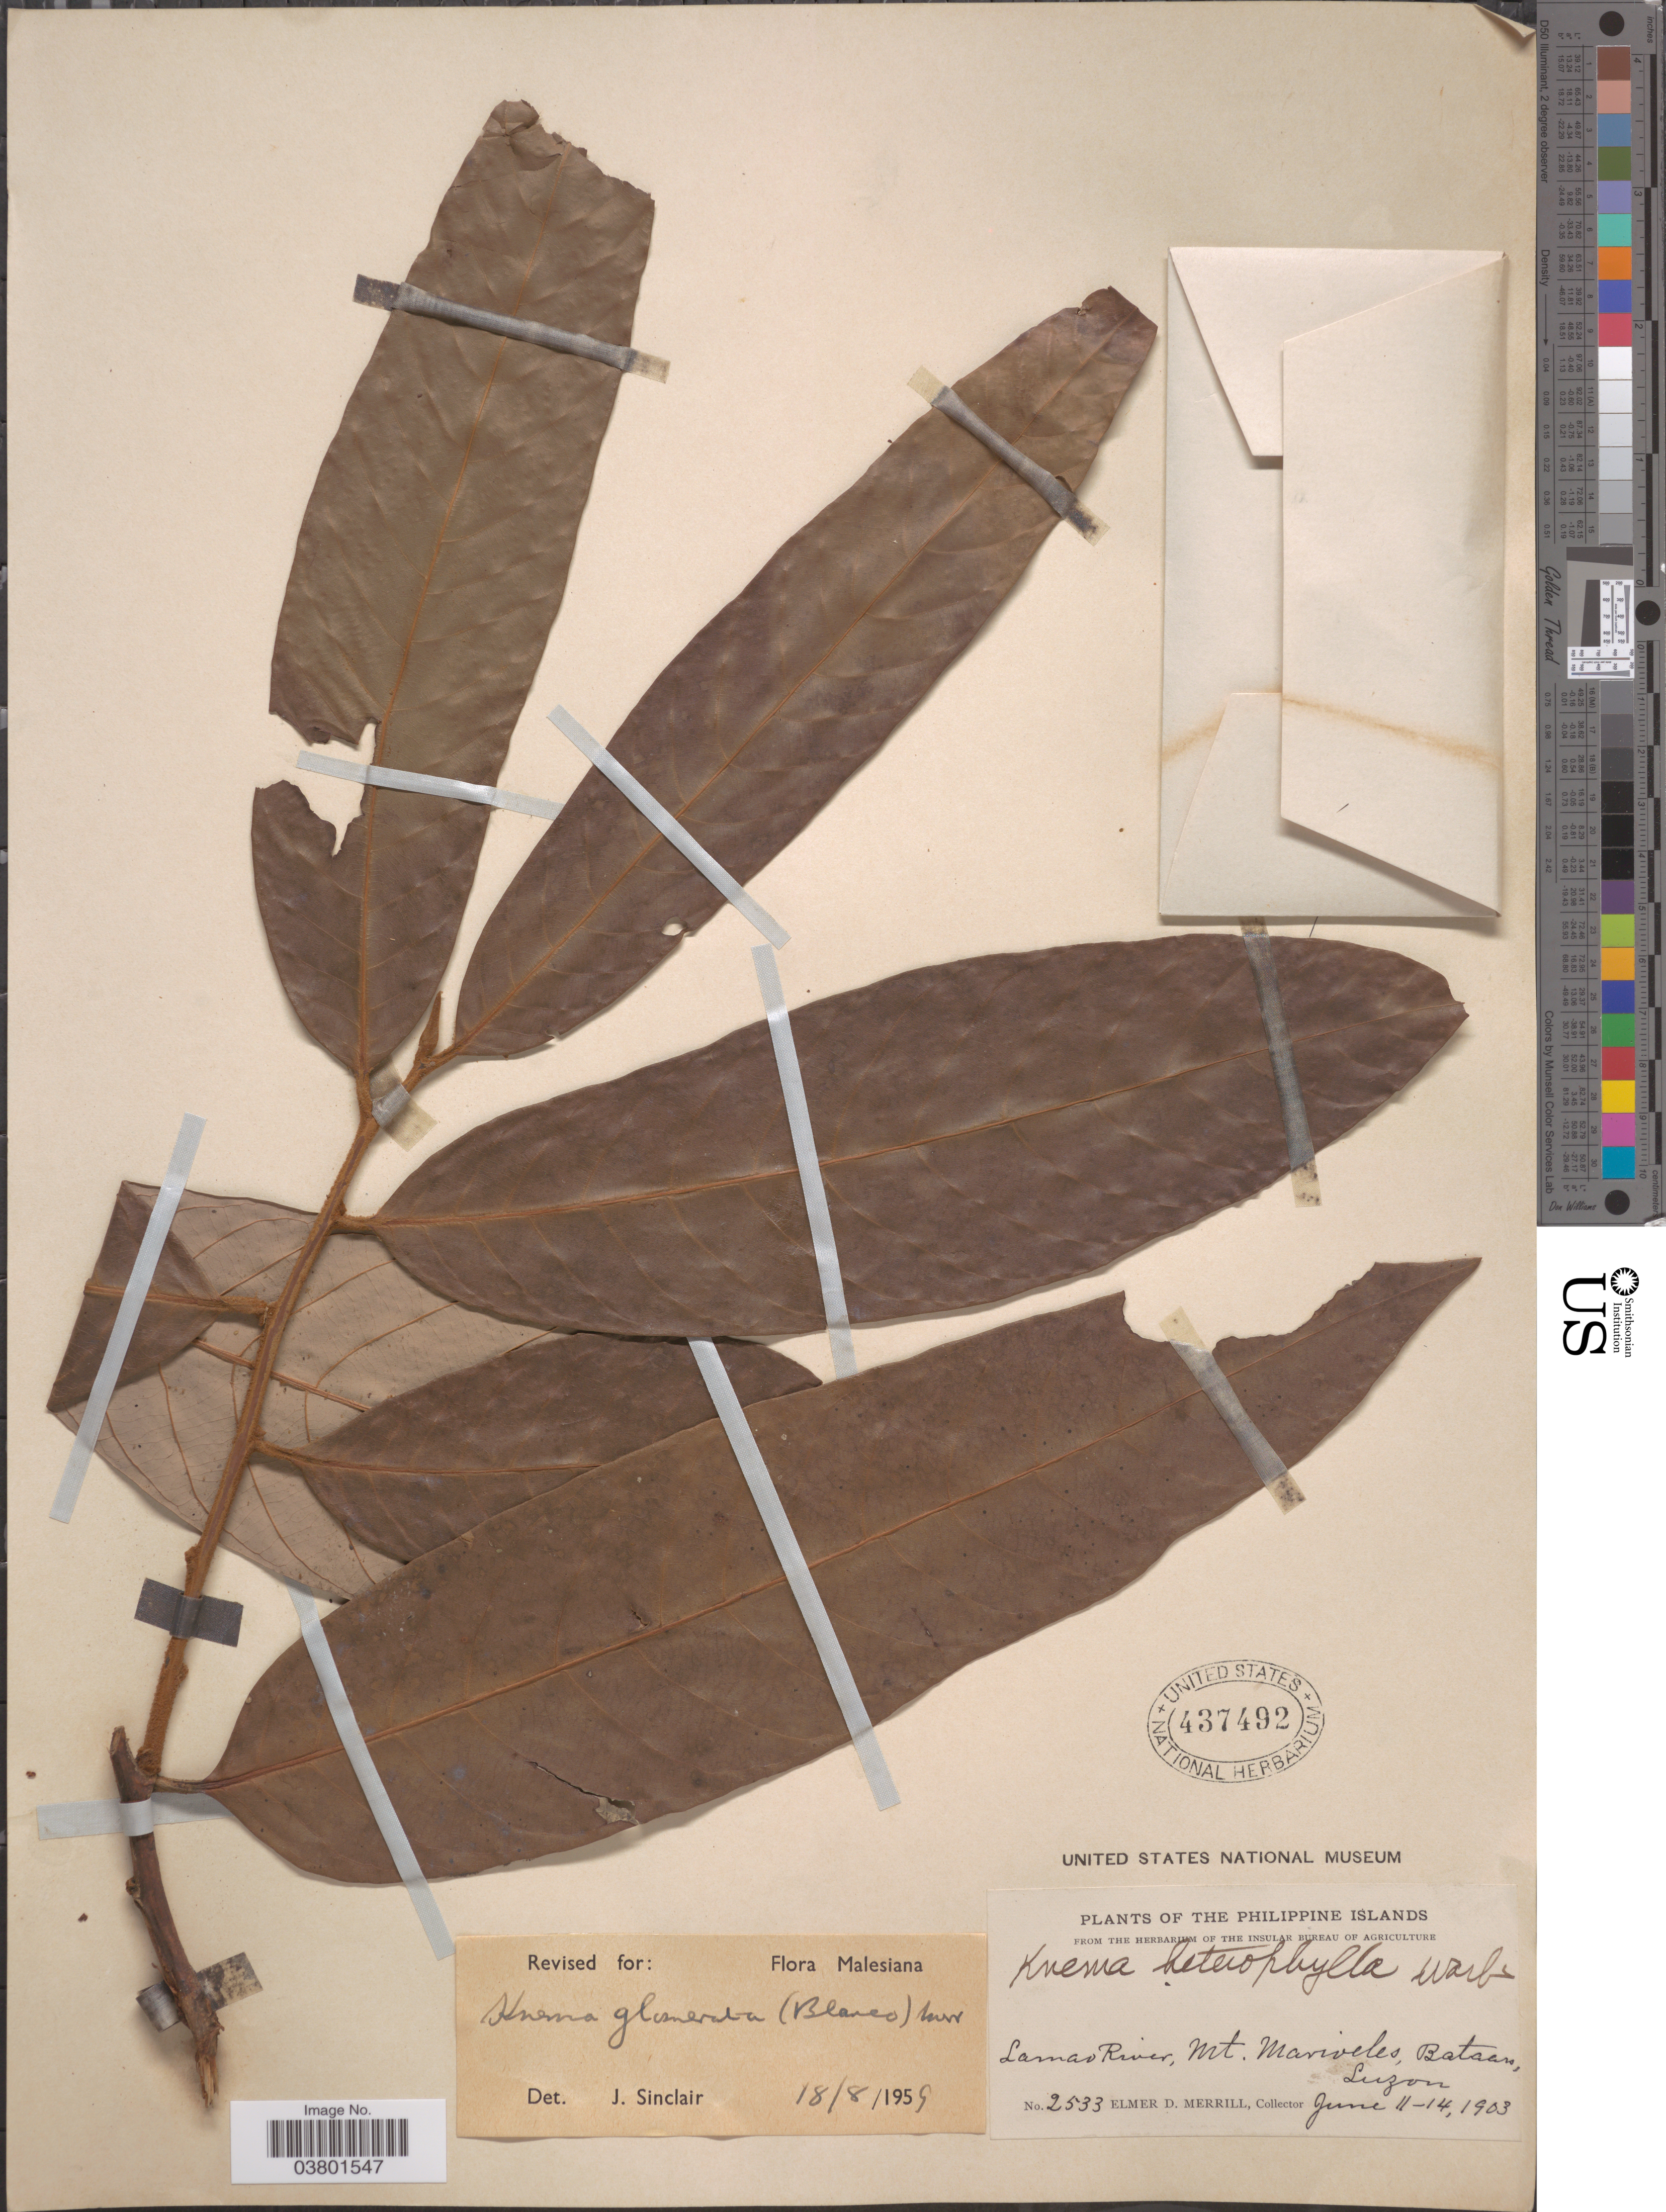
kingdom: Plantae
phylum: Tracheophyta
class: Magnoliopsida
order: Magnoliales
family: Myristicaceae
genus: Knema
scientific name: Knema glomerata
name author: (Blanco) Merr.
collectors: E. D. Merrill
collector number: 2533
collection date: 1903-06-11/1903-06-14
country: Philippines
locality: Philippine Islands. Lamao River, Mt. Mariveles, Bataan, Luzon.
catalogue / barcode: US 437492